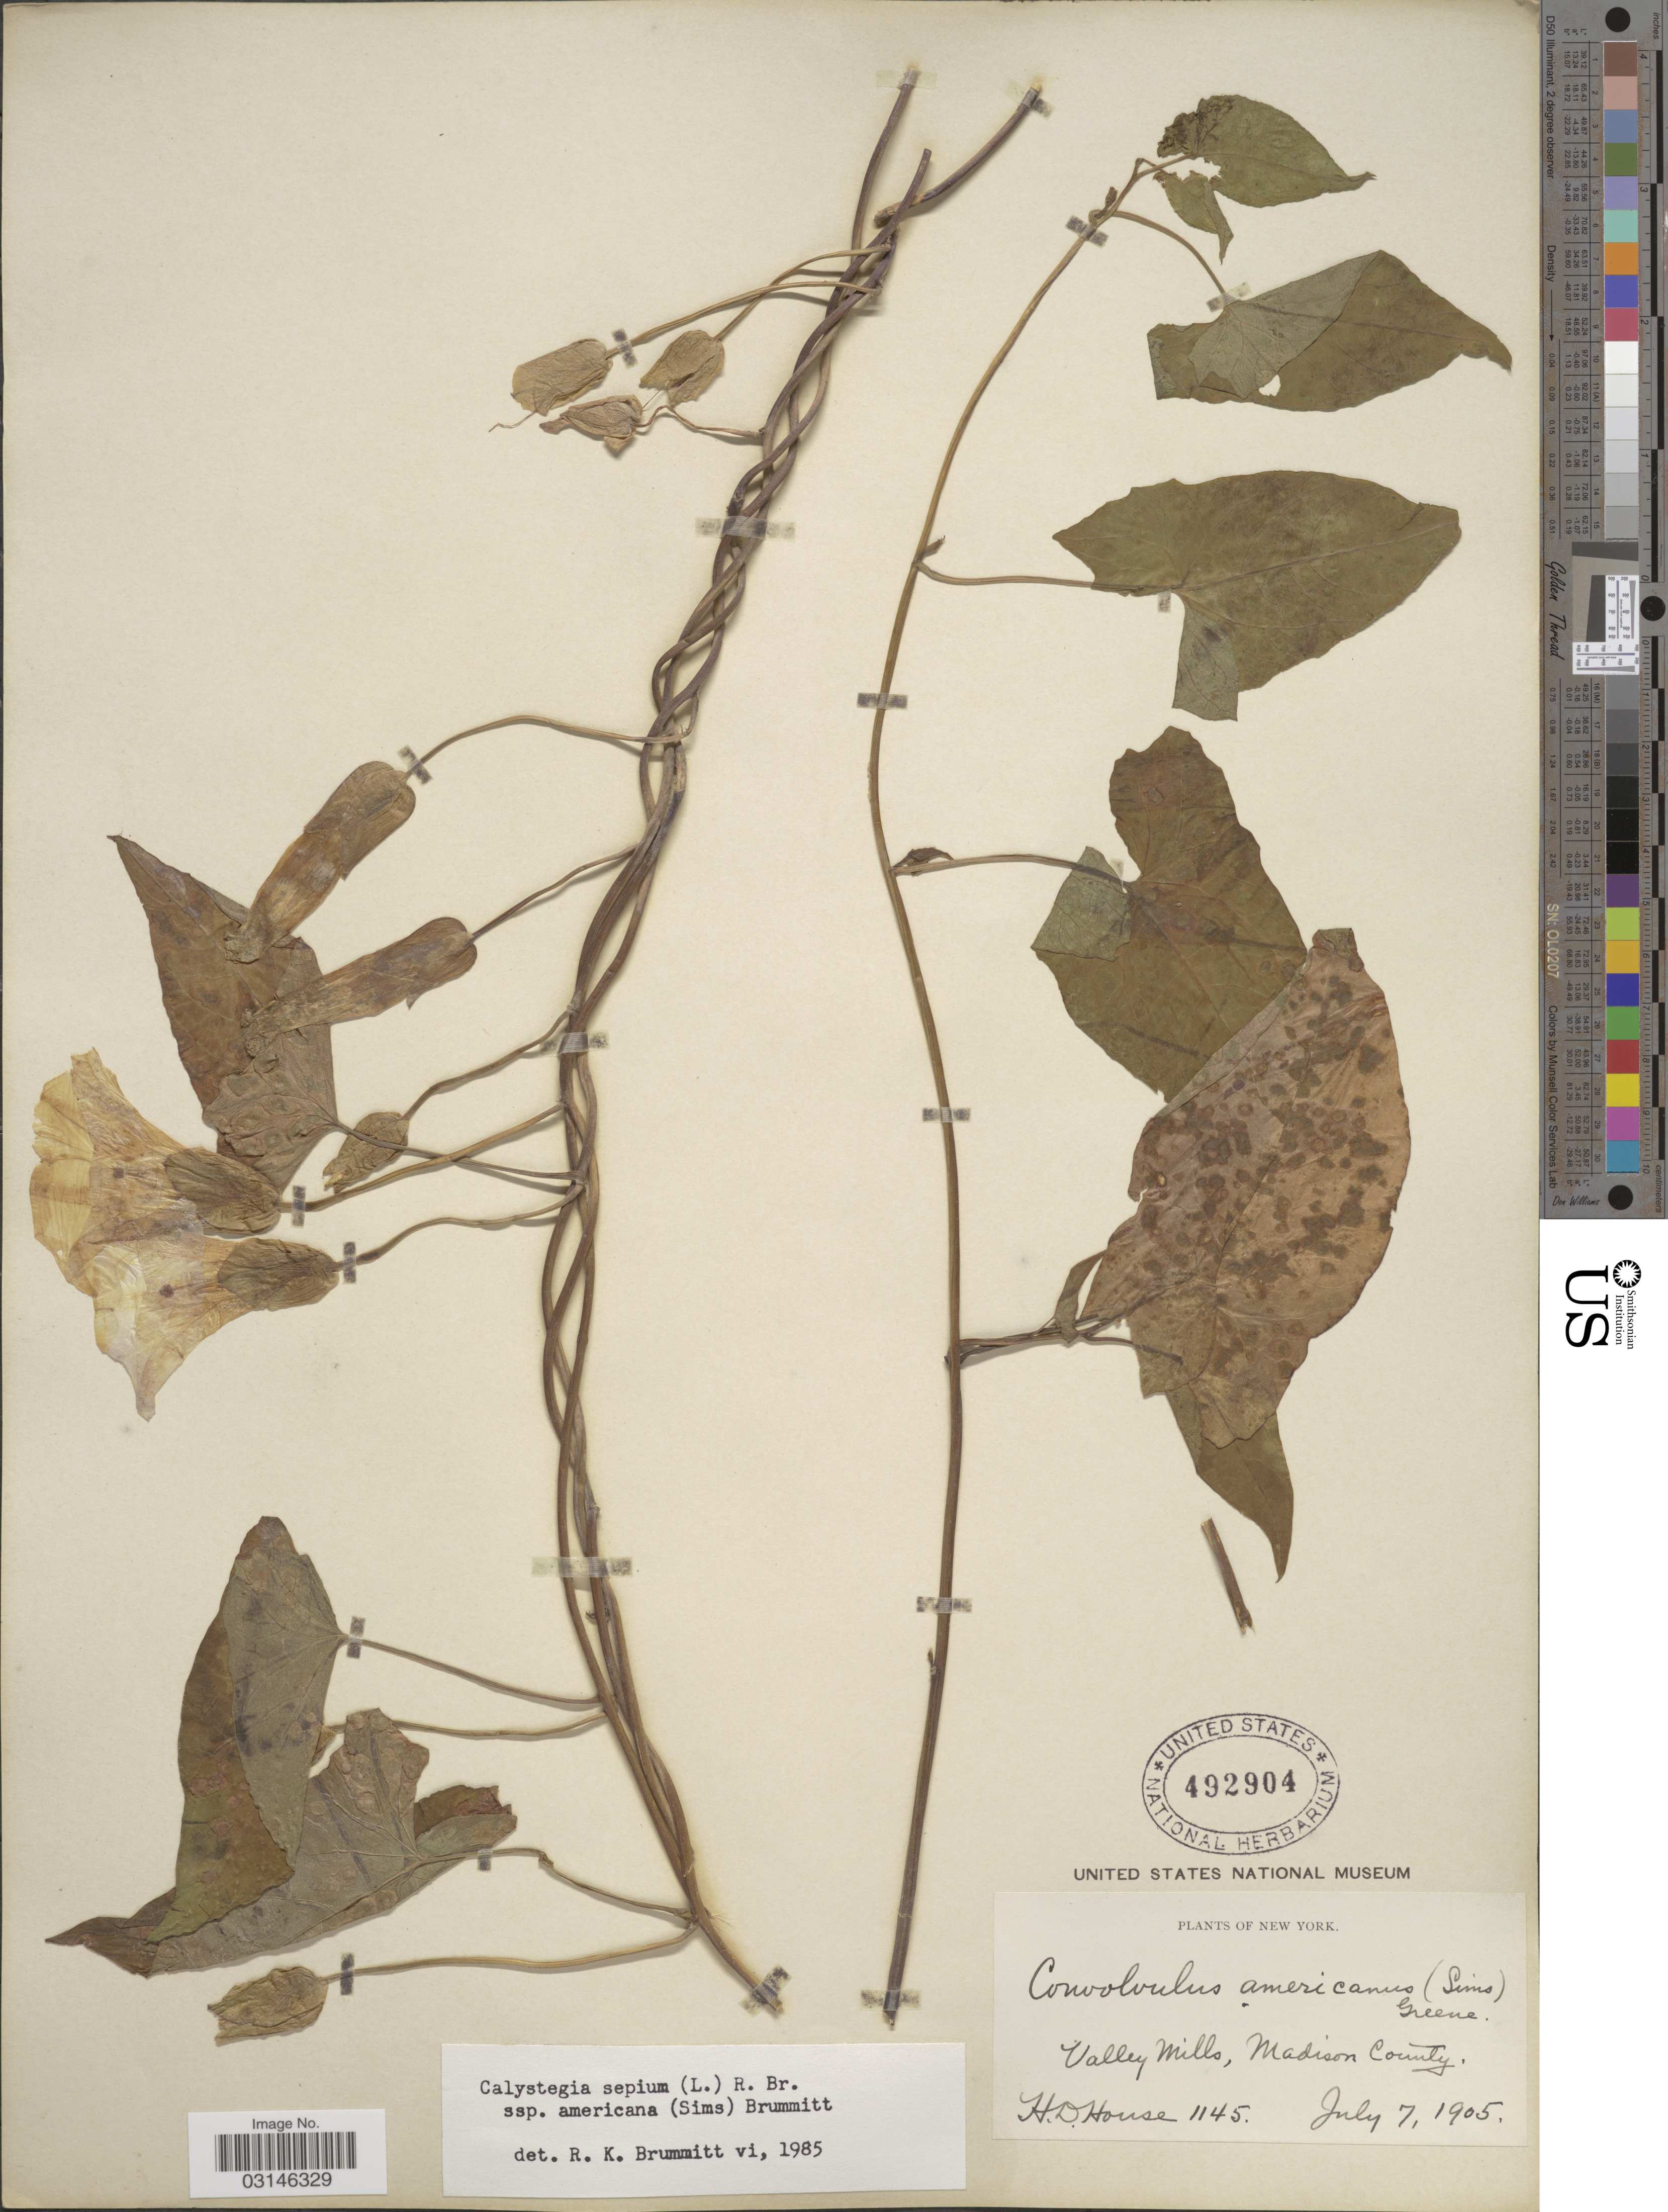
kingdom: Plantae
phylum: Tracheophyta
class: Magnoliopsida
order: Solanales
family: Convolvulaceae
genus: Calystegia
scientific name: Calystegia sepium subsp. americana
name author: (Sims) Brummitt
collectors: H. D. House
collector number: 1145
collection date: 1905-07-07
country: United States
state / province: New York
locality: Valley Mills, Madison County.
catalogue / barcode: US 492904